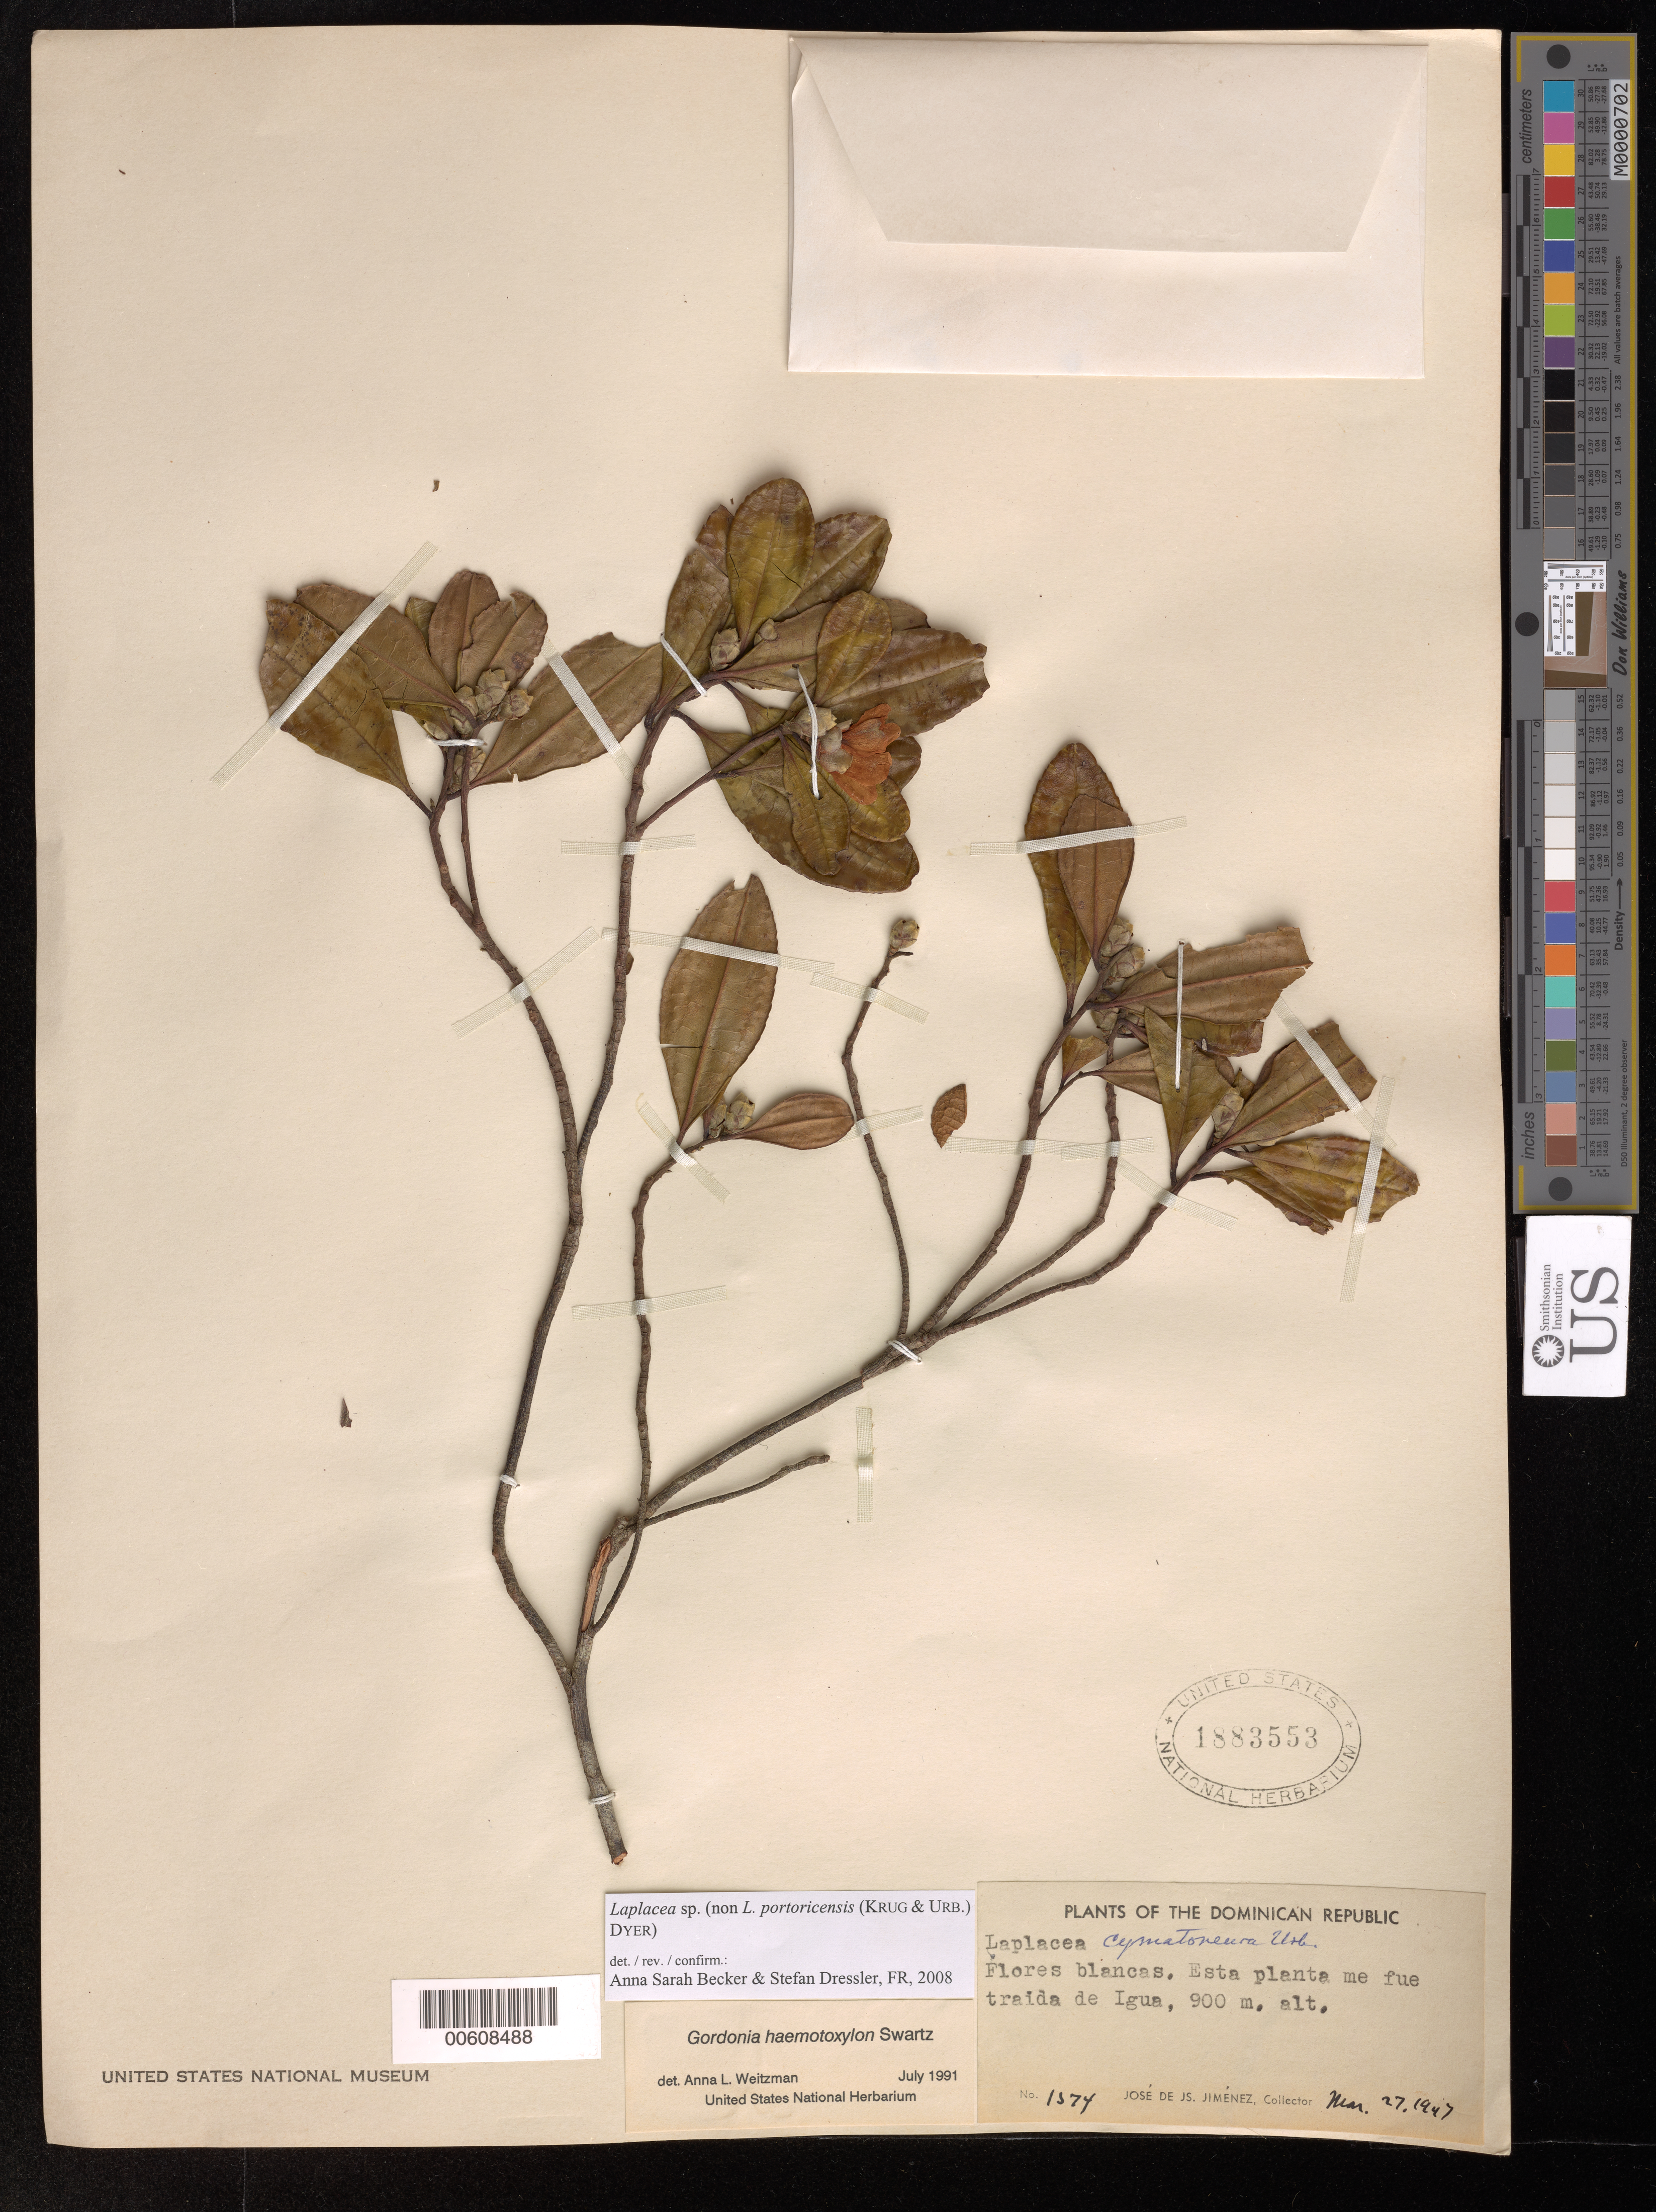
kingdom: Plantae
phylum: Tracheophyta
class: Magnoliopsida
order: Ericales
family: Theaceae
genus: Laplacea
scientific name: Laplacea sp.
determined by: Becker, Anna S.; Dressler, S.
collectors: J. de Jimenez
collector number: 1574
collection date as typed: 27 Mar 1947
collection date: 1947-03-27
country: Dominican Republic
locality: Esta planta me fue traida de Igua.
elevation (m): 900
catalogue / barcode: US 1883553